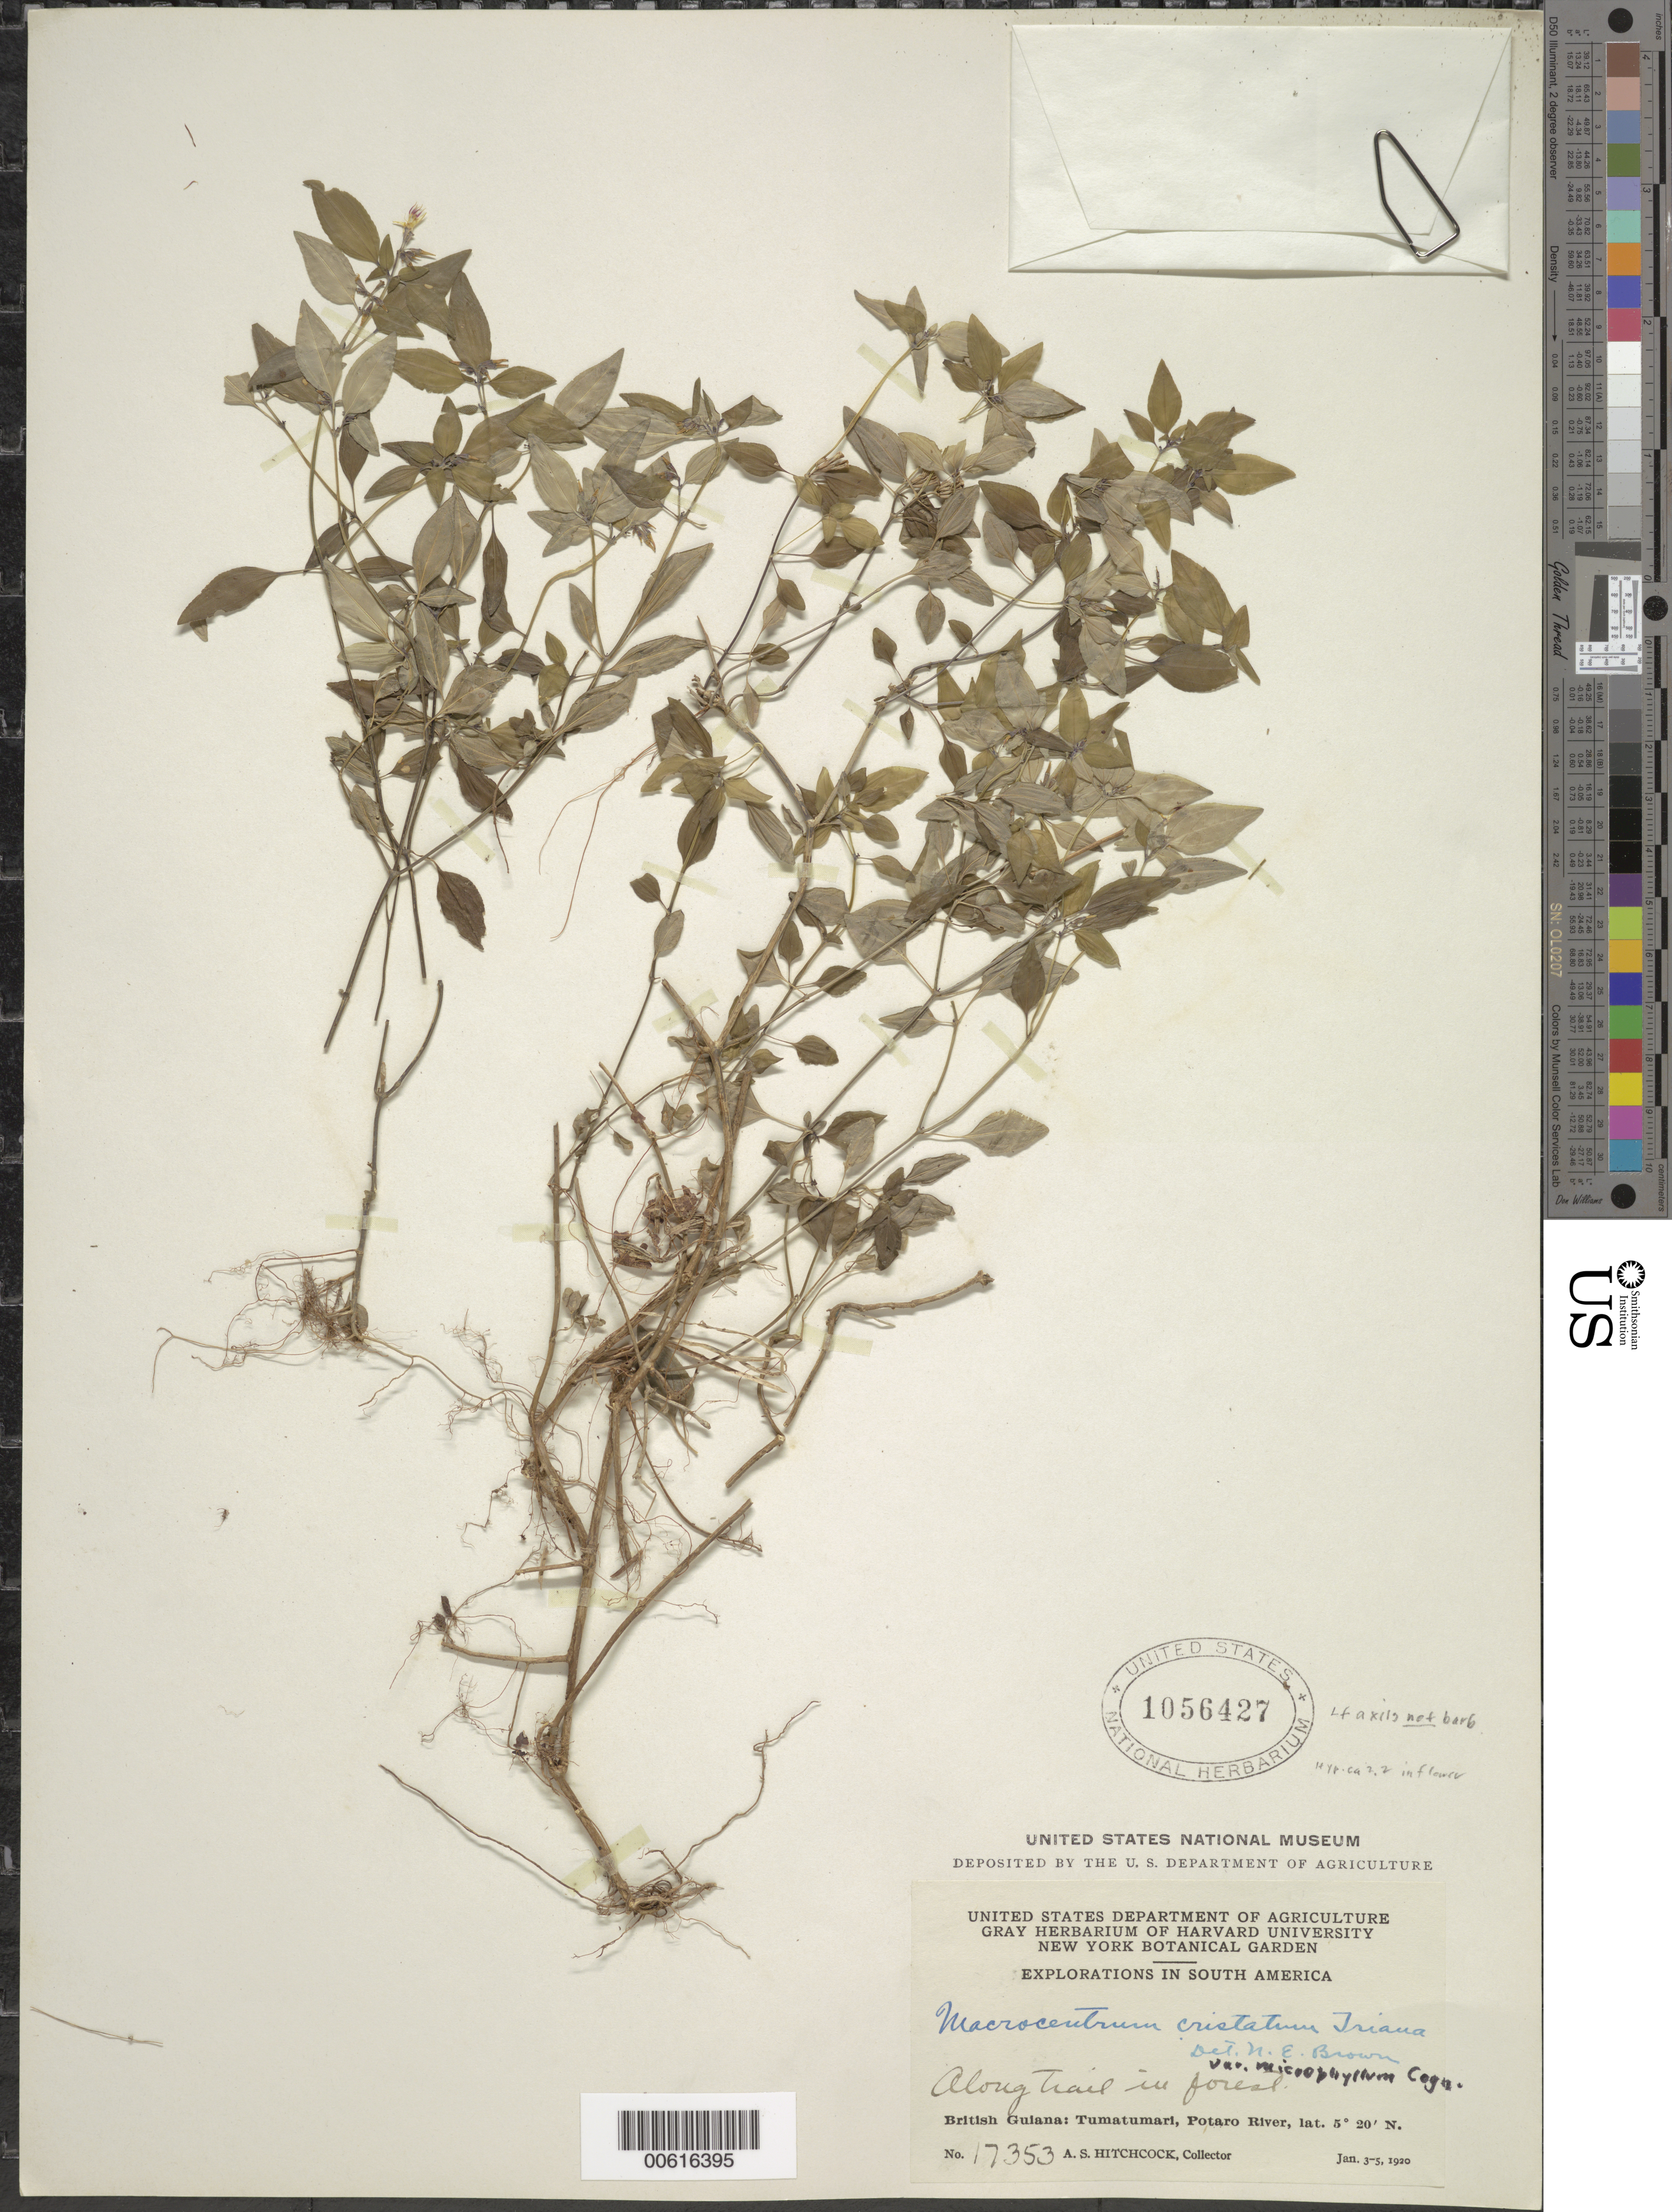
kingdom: Plantae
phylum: Tracheophyta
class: Magnoliopsida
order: Myrtales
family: Melastomataceae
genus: Macrocentrum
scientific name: Macrocentrum cristatum var. microphyllum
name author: Cogn.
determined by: Wurdack, John J., (US), US (UNITED STATES)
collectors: A. S. Hitchcock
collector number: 17353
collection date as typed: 3-Jan-20 to 5-Jan-20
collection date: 1920-01-03/1920-01-05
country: Guyana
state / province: Potaro-Siparuni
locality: Tumatumari Village, Potaro R.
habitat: Along trail in forest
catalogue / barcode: US 1056427